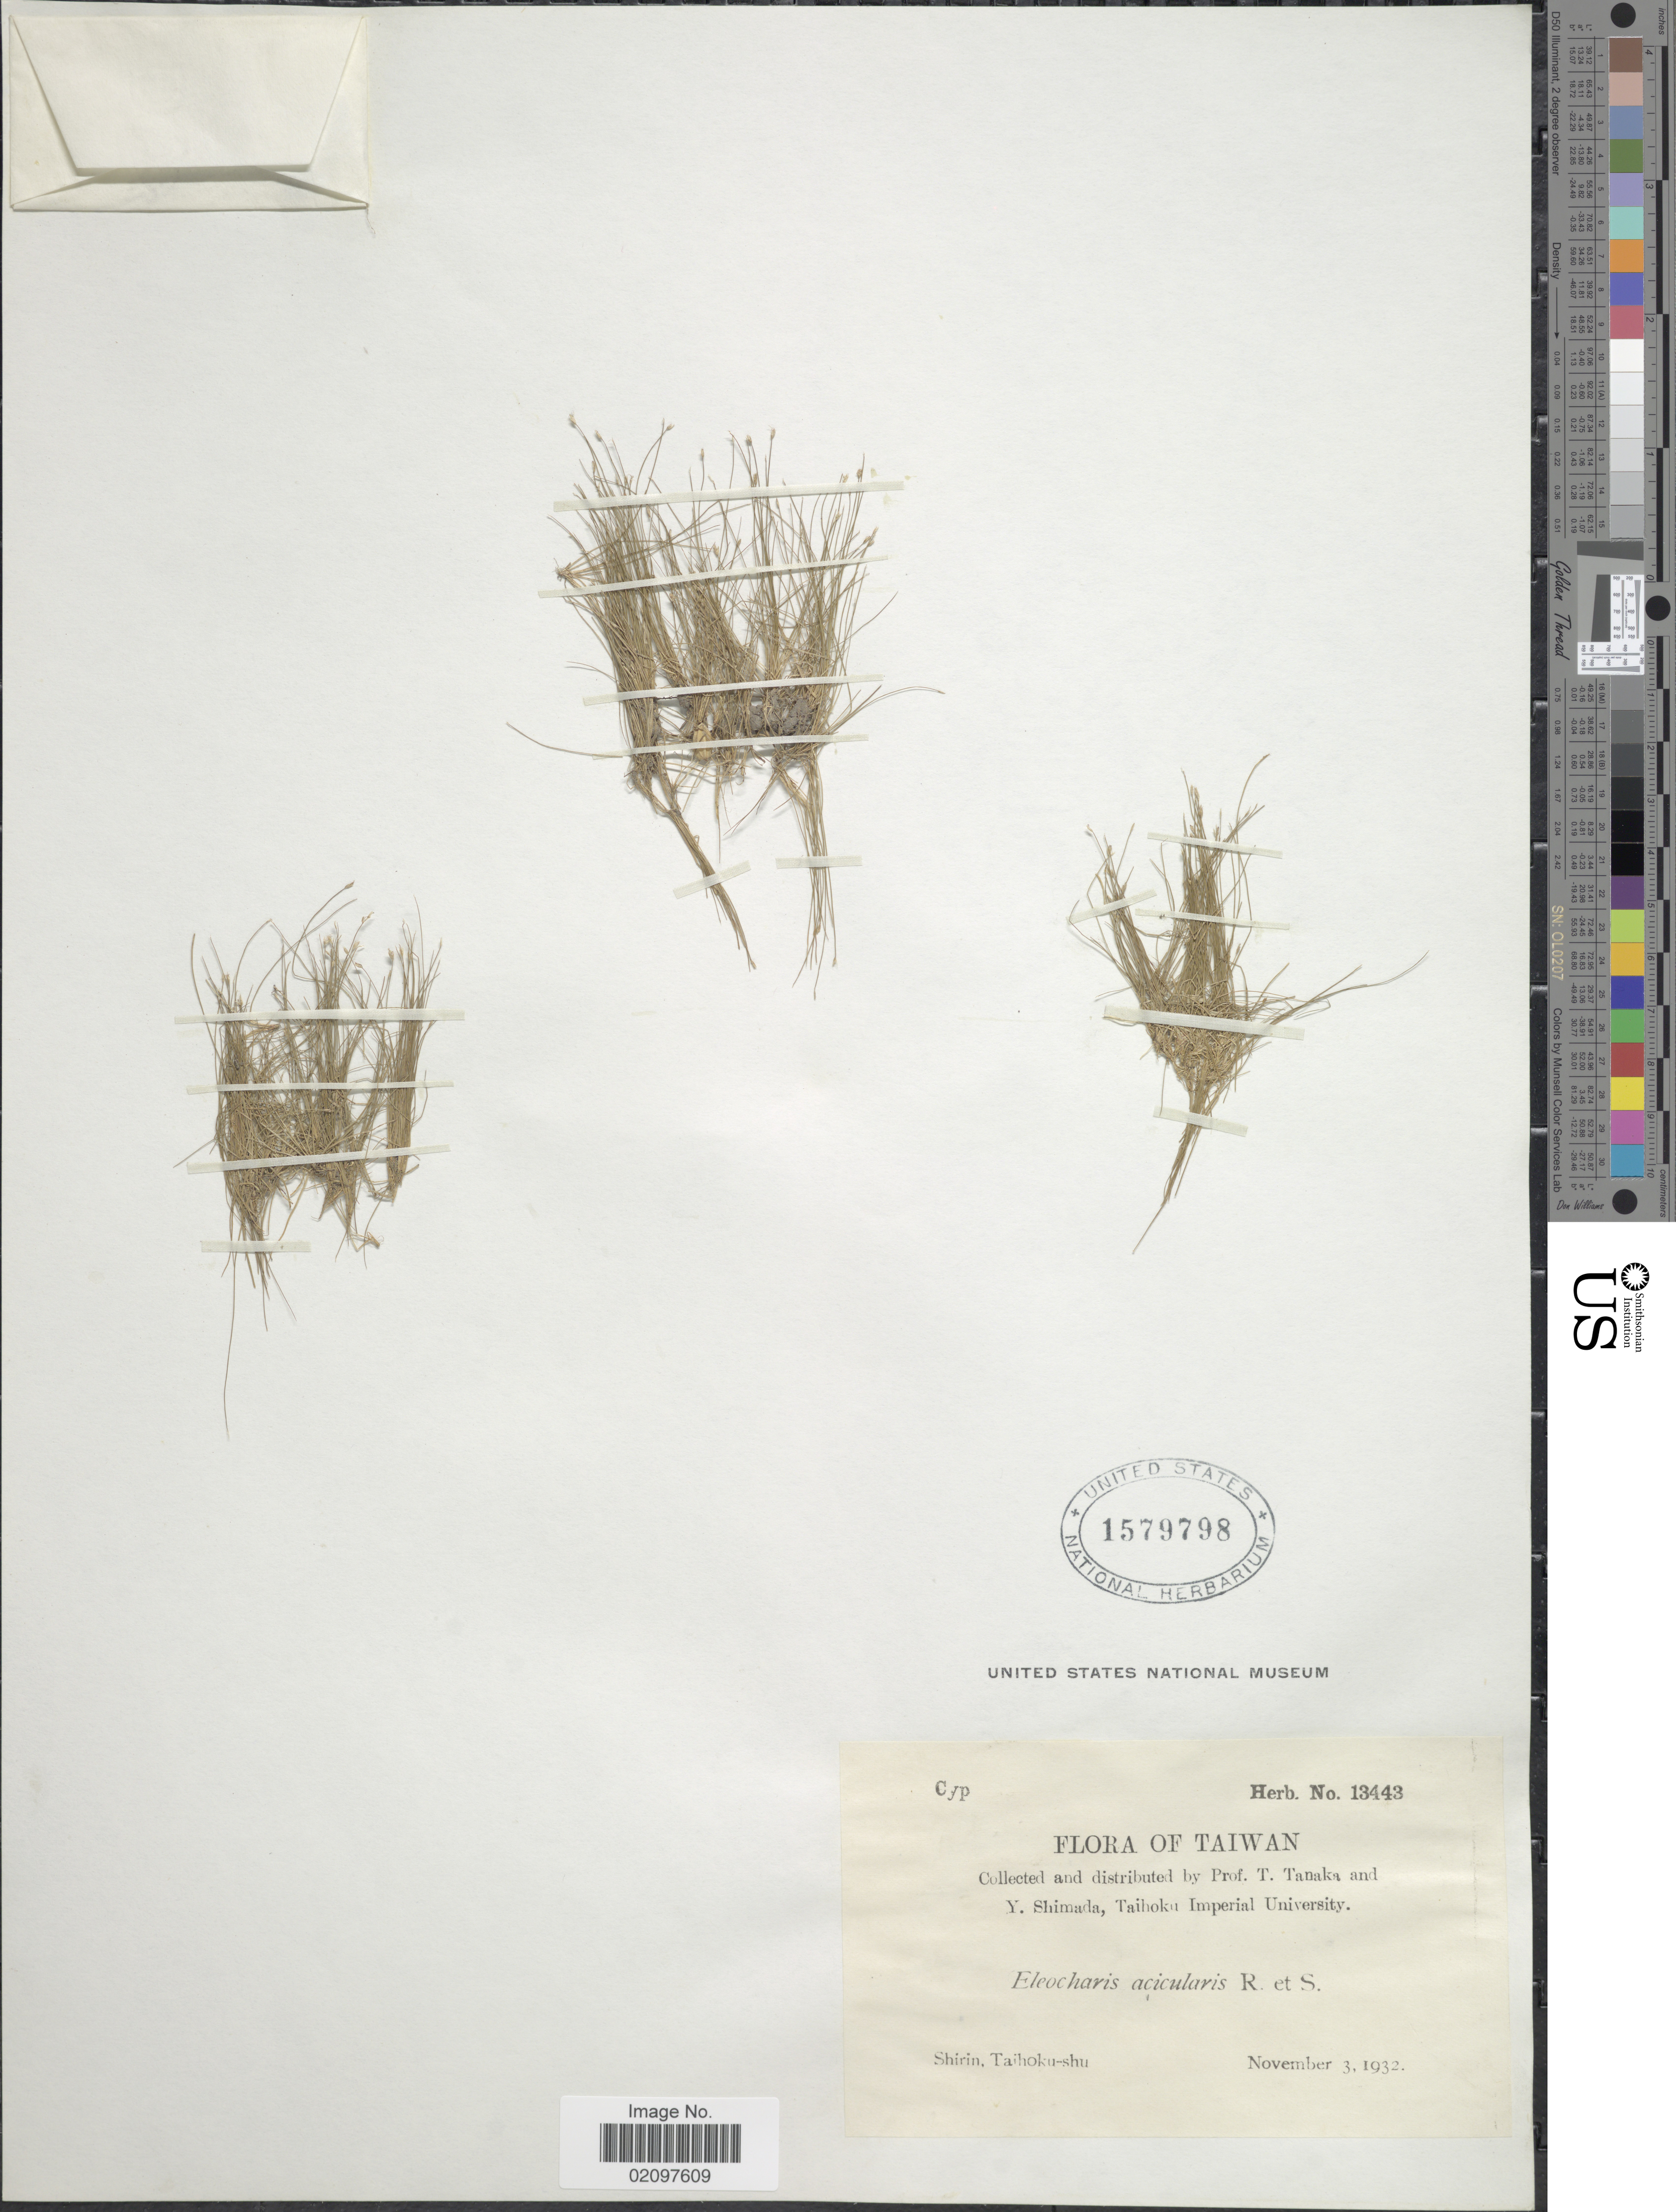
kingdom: Plantae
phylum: Tracheophyta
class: Liliopsida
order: Poales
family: Cyperaceae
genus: Eleocharis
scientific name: Eleocharis acicularis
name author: (L.) Roem. & Schult.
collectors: T. Tanaka & Y. Shimada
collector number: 13443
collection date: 1932-11-03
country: Taiwan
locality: Shirin, Taihoku-shu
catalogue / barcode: US 1579798